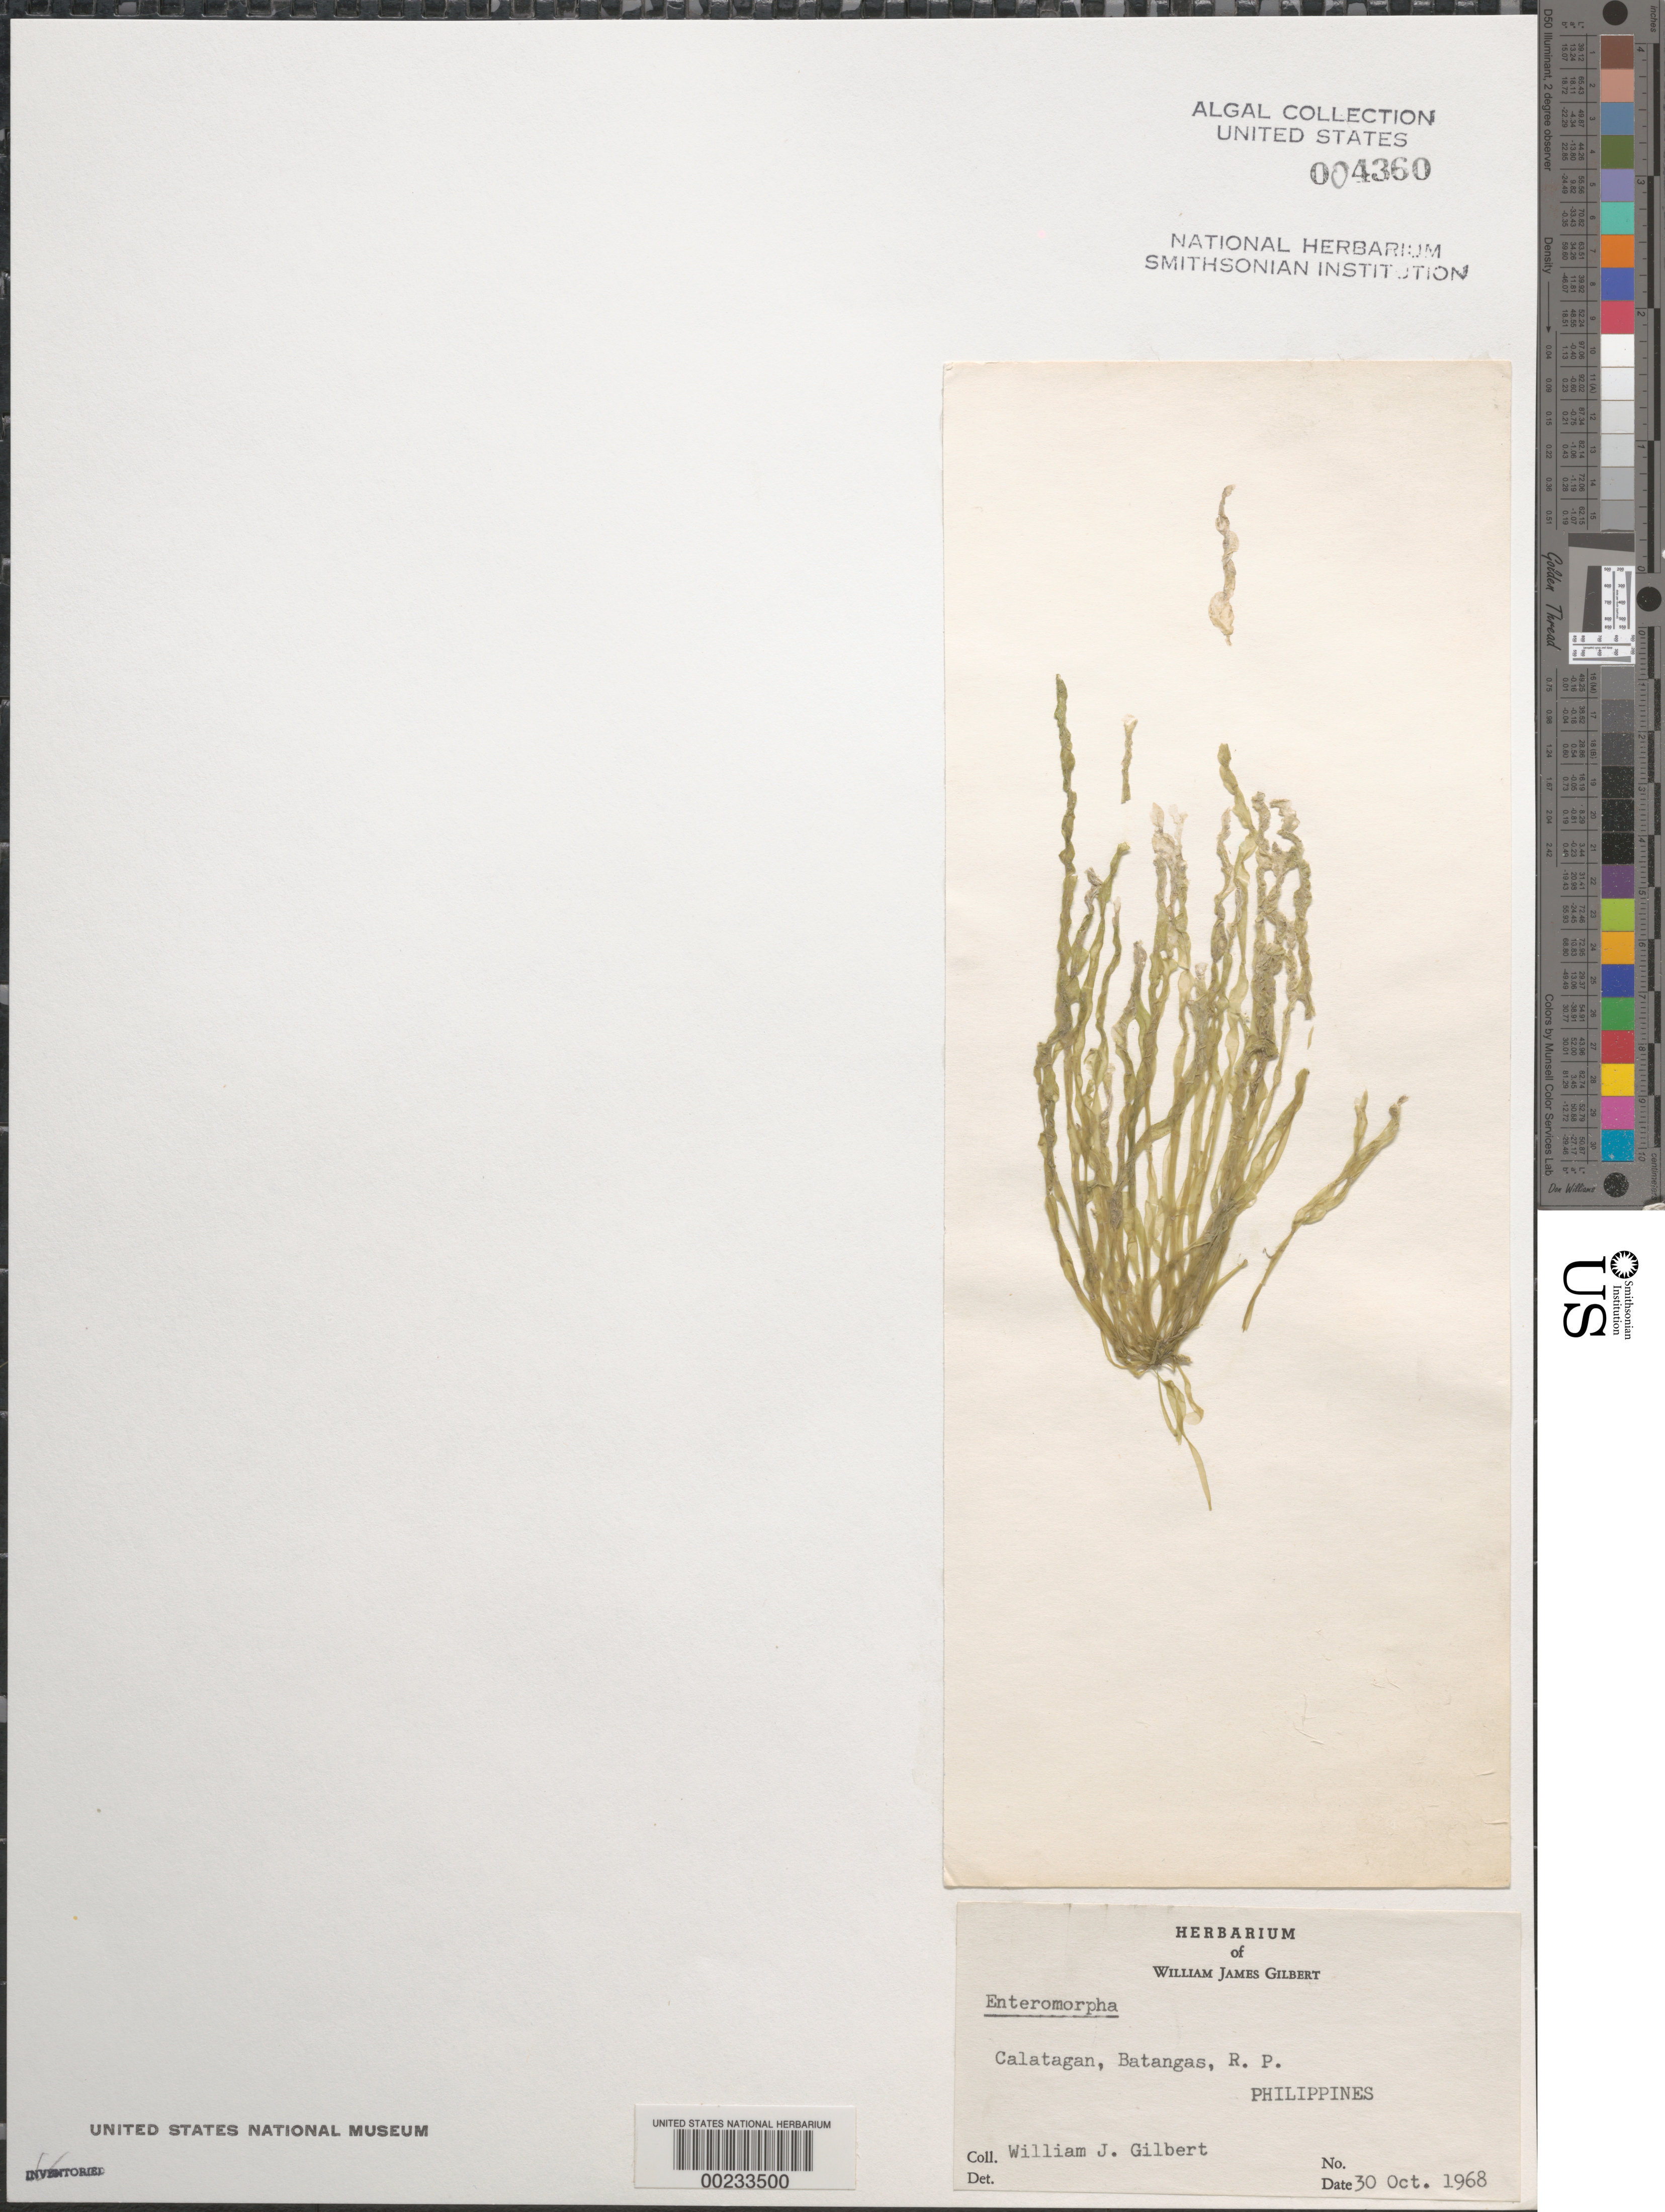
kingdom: Plantae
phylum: Chlorophyta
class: Ulvophyceae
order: Ulvales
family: Ulvaceae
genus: Ulva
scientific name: Ulva sp.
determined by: Algae name updating Project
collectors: W. J. Gilbert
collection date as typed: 30 Oct 1968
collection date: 1968-10-30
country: Philippines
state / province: Calabarzon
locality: Calatagan, batangas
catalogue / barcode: US 4360